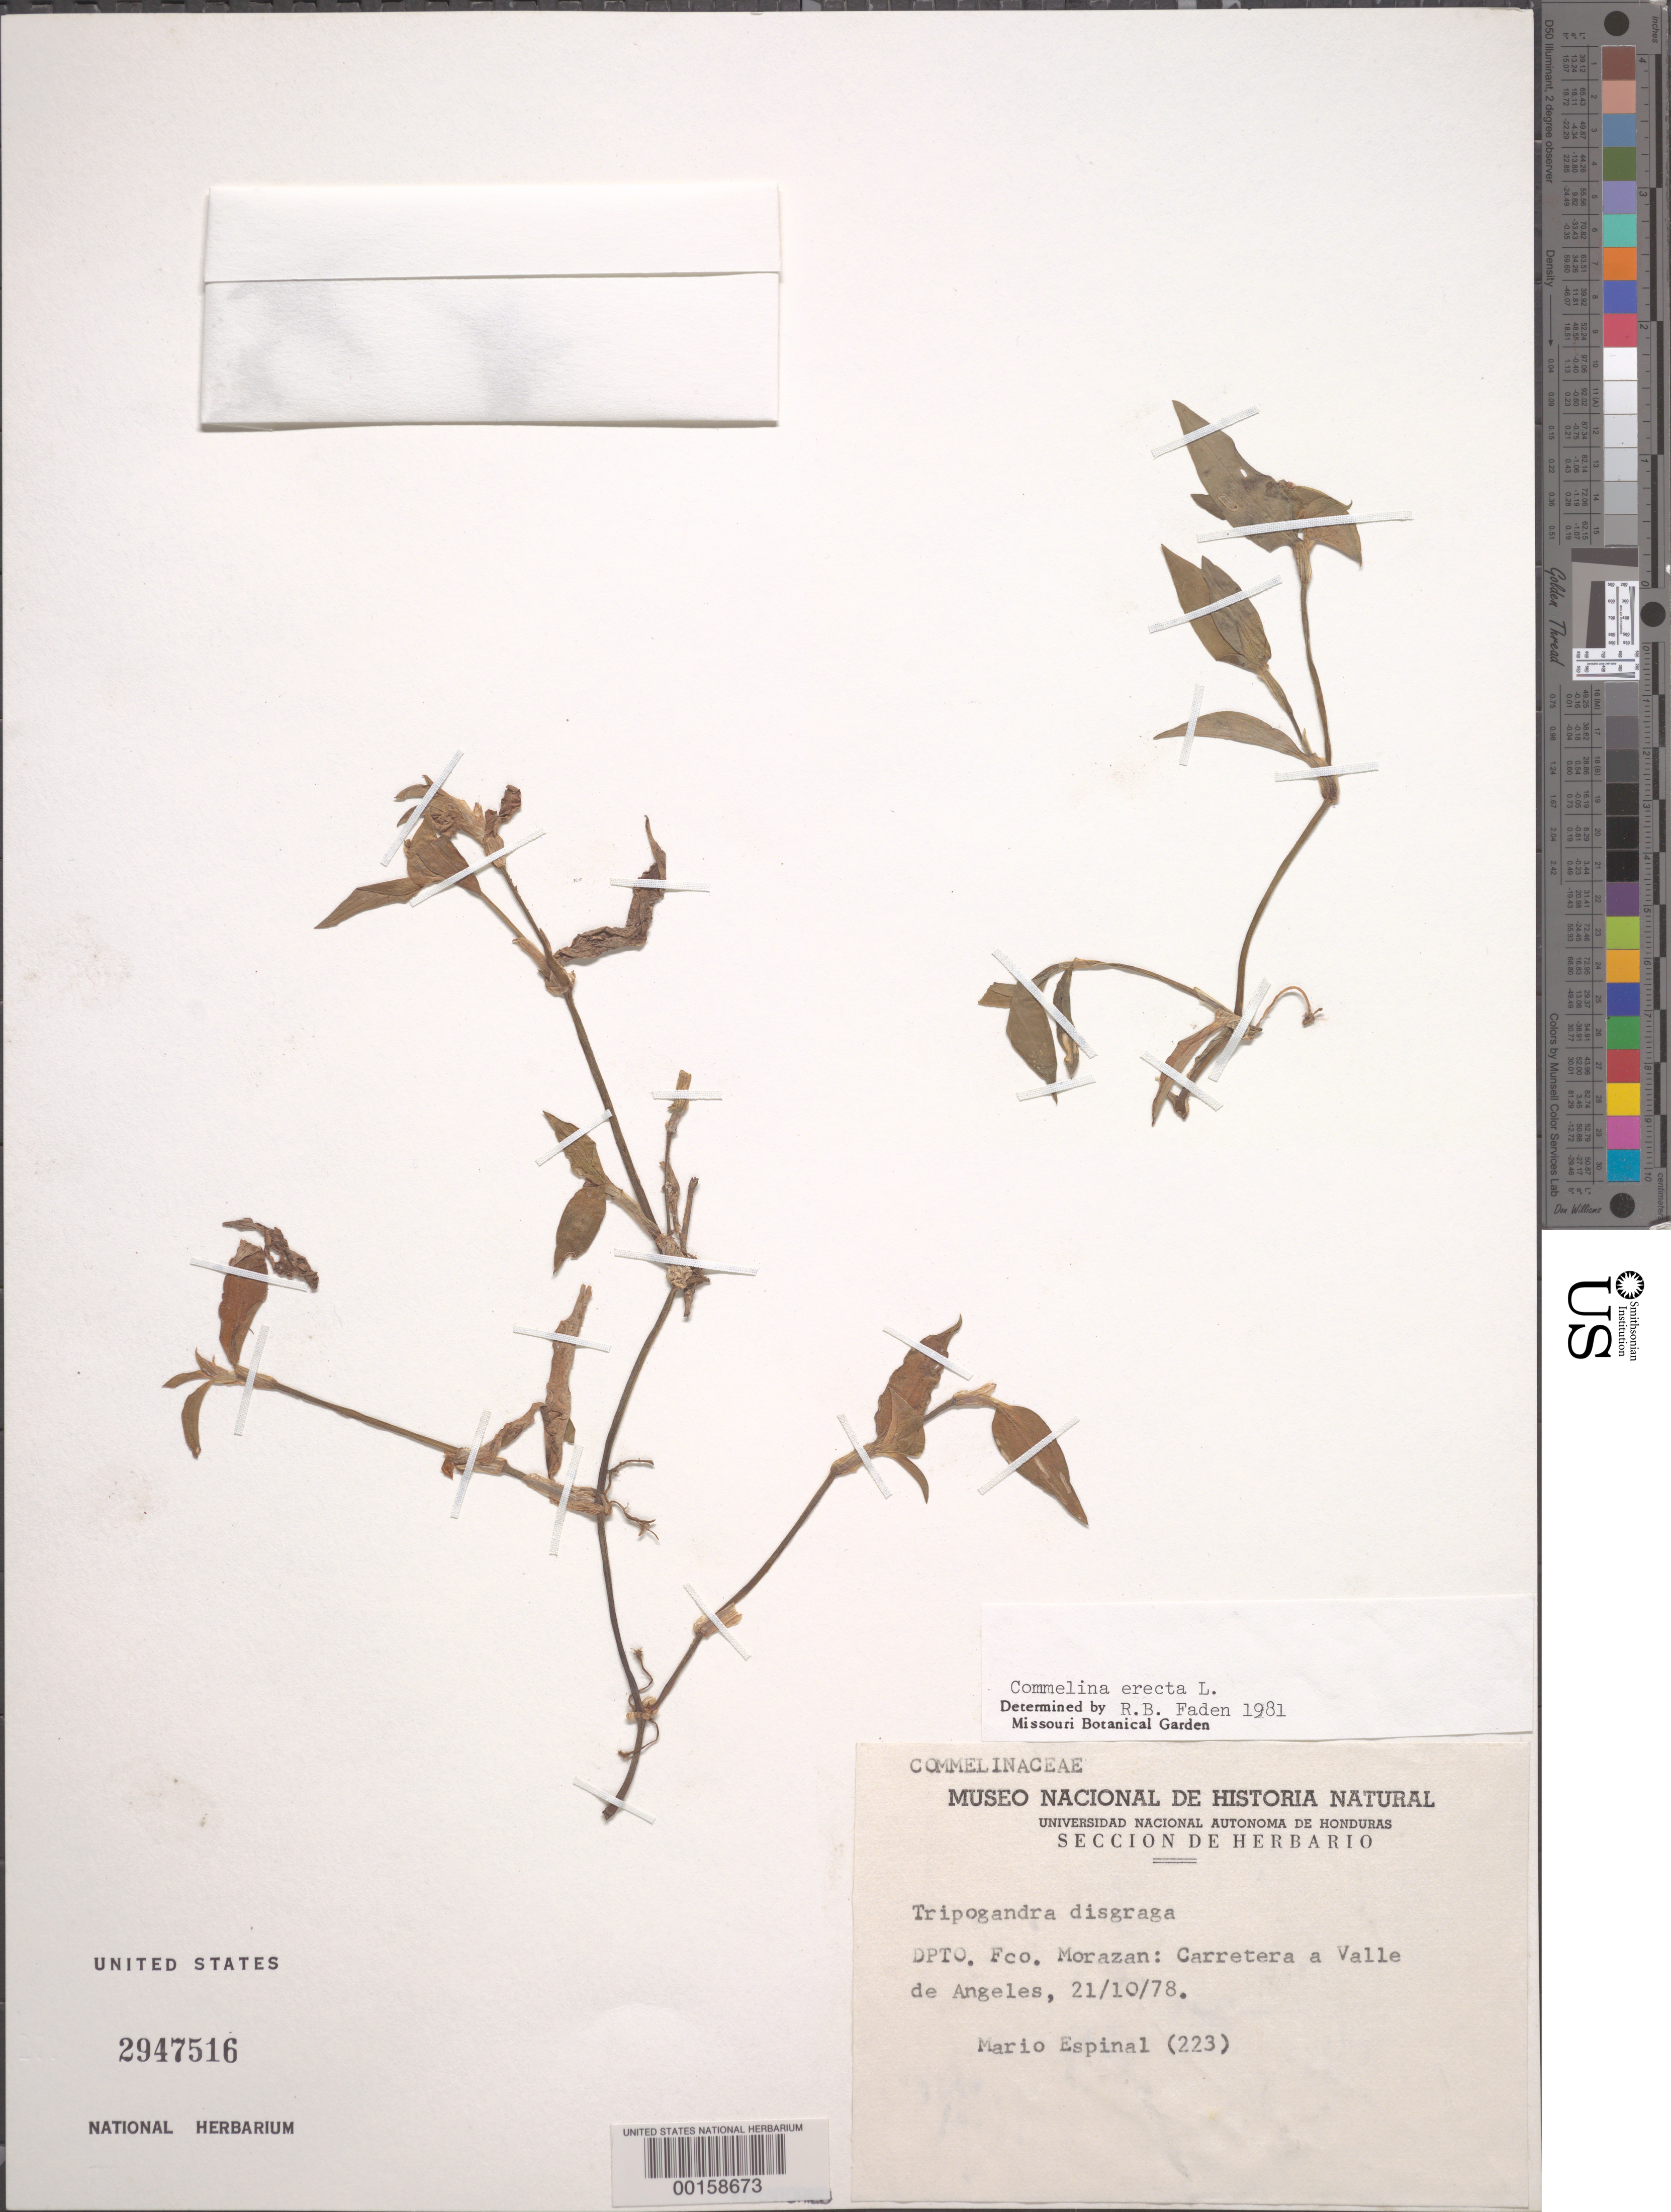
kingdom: Plantae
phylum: Tracheophyta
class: Liliopsida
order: Commelinales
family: Commelinaceae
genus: Commelina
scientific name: Commelina erecta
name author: L.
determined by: Faden, Robert B., (US), Smithsonian Institution - National Museum of Natural History (UNITED STATES)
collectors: M. Espinal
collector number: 223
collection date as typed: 21 Oct 1978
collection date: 1978-10-21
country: Honduras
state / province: Fco. Morazán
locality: Hwy to Valle de Angeles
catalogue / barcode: US 2947516